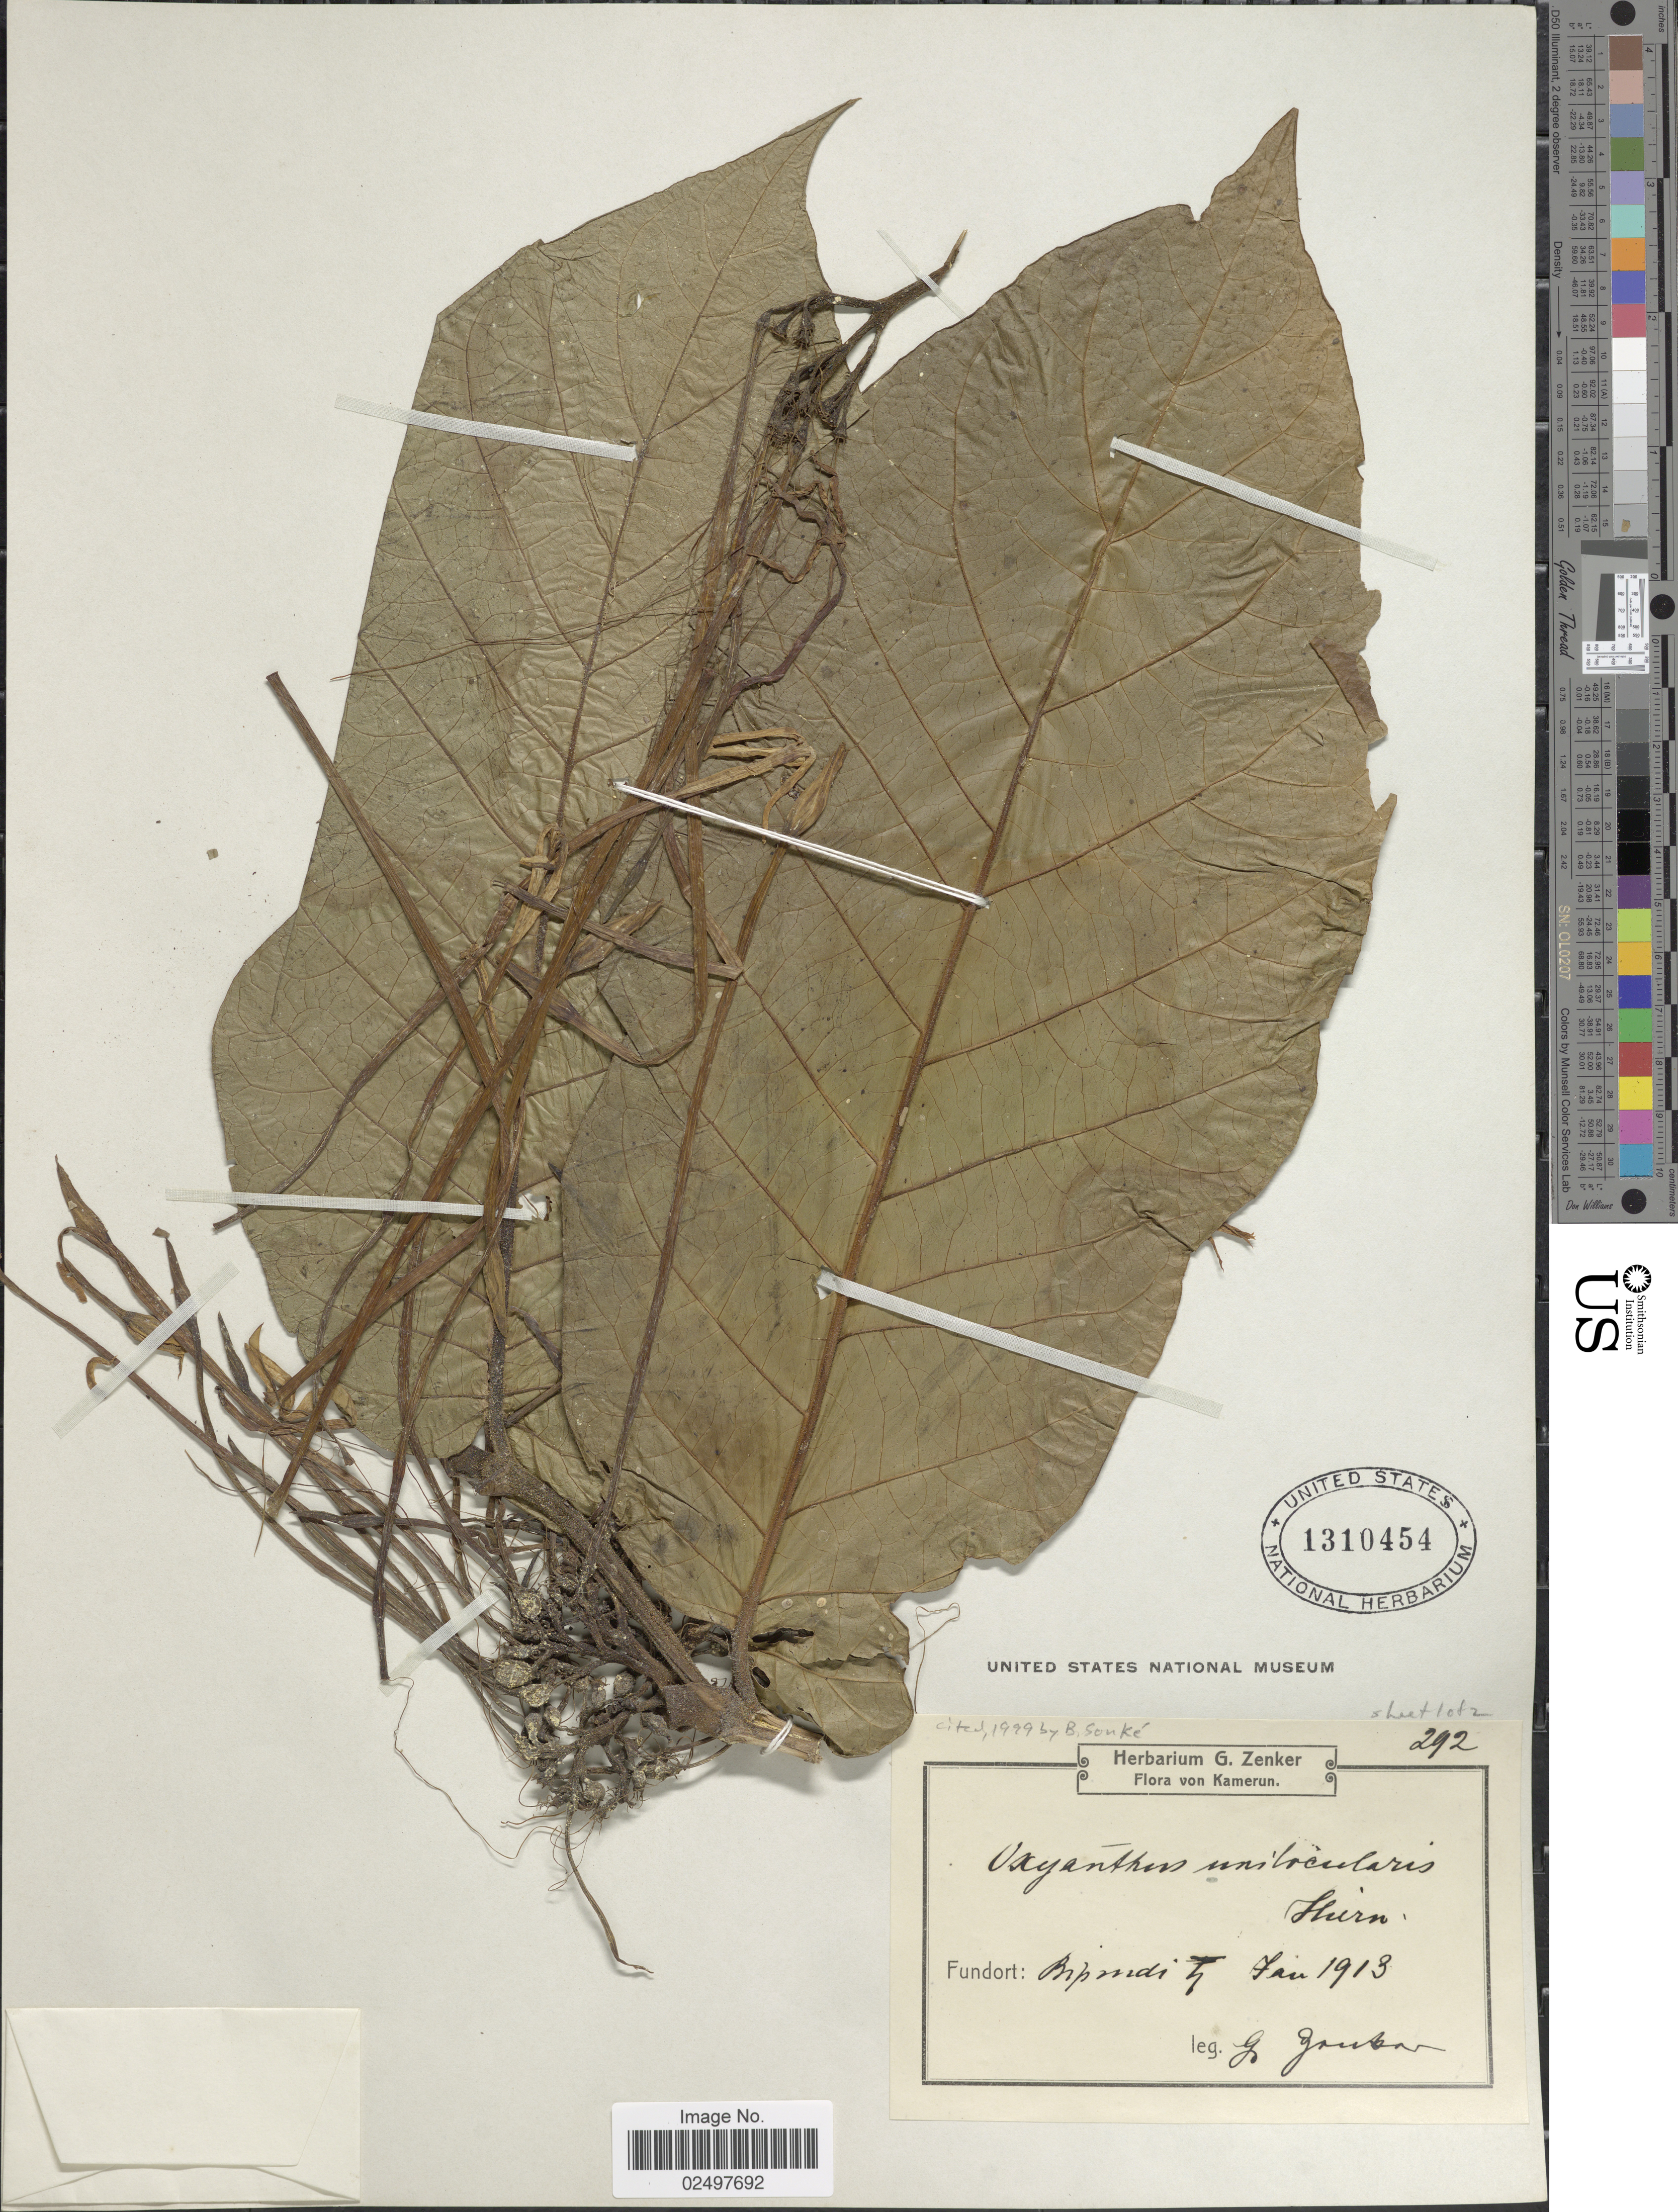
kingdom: Plantae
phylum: Tracheophyta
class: Magnoliopsida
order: Gentianales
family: Rubiaceae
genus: Oxyanthus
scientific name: Oxyanthus unilocularis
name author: Hiern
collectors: G. A. Zenker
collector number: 292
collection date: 1913-01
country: Cameroon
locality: Kamerun. Bipindi.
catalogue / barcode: US 1310454